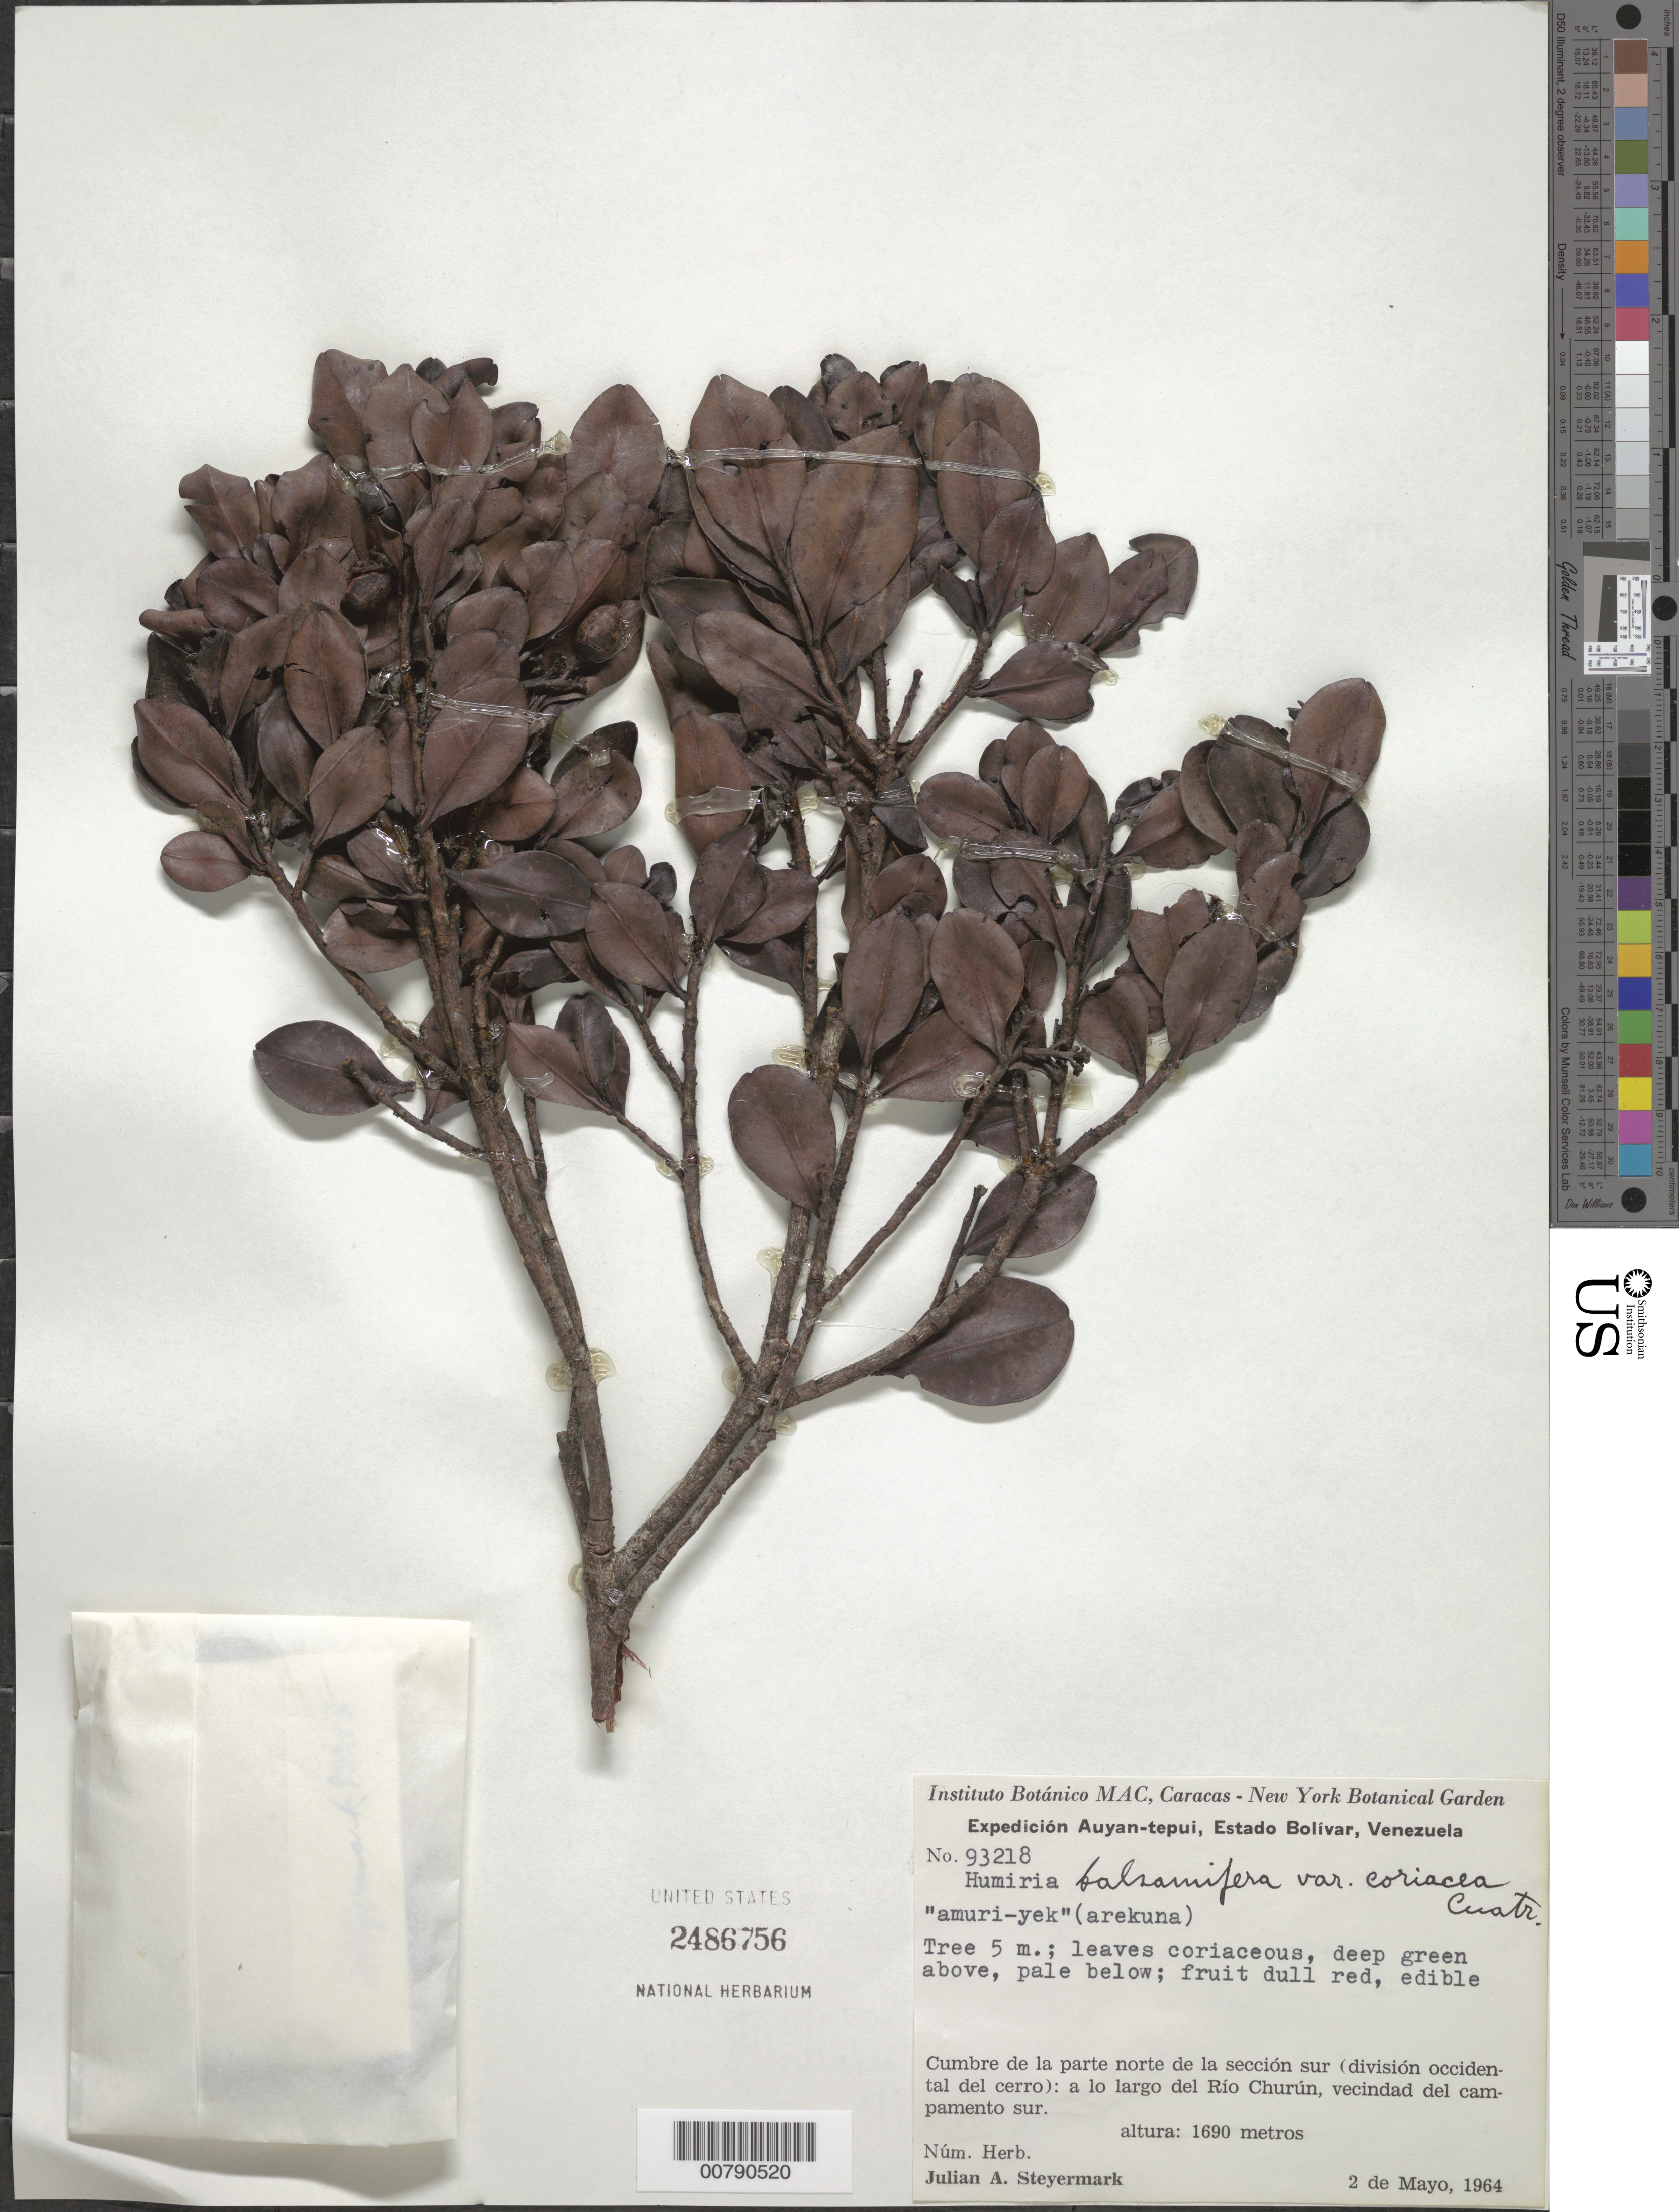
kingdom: Plantae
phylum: Tracheophyta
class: Magnoliopsida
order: Malpighiales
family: Humiriaceae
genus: Humiria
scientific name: Humiria balsamifera var. coriacea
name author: Cuatrec.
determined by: Cuatrecasas, J.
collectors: J. Steyermark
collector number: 93218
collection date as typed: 2-May-64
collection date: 1964-05-02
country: Venezuela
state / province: Bolívar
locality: Auyan-tepuí; cumbre de la parte norte de la seccion sur (division occidental del cerro): a lo largo del Río Churún, vecinidad del campamento sur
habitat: Cumbre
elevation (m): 1690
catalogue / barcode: US 2486756